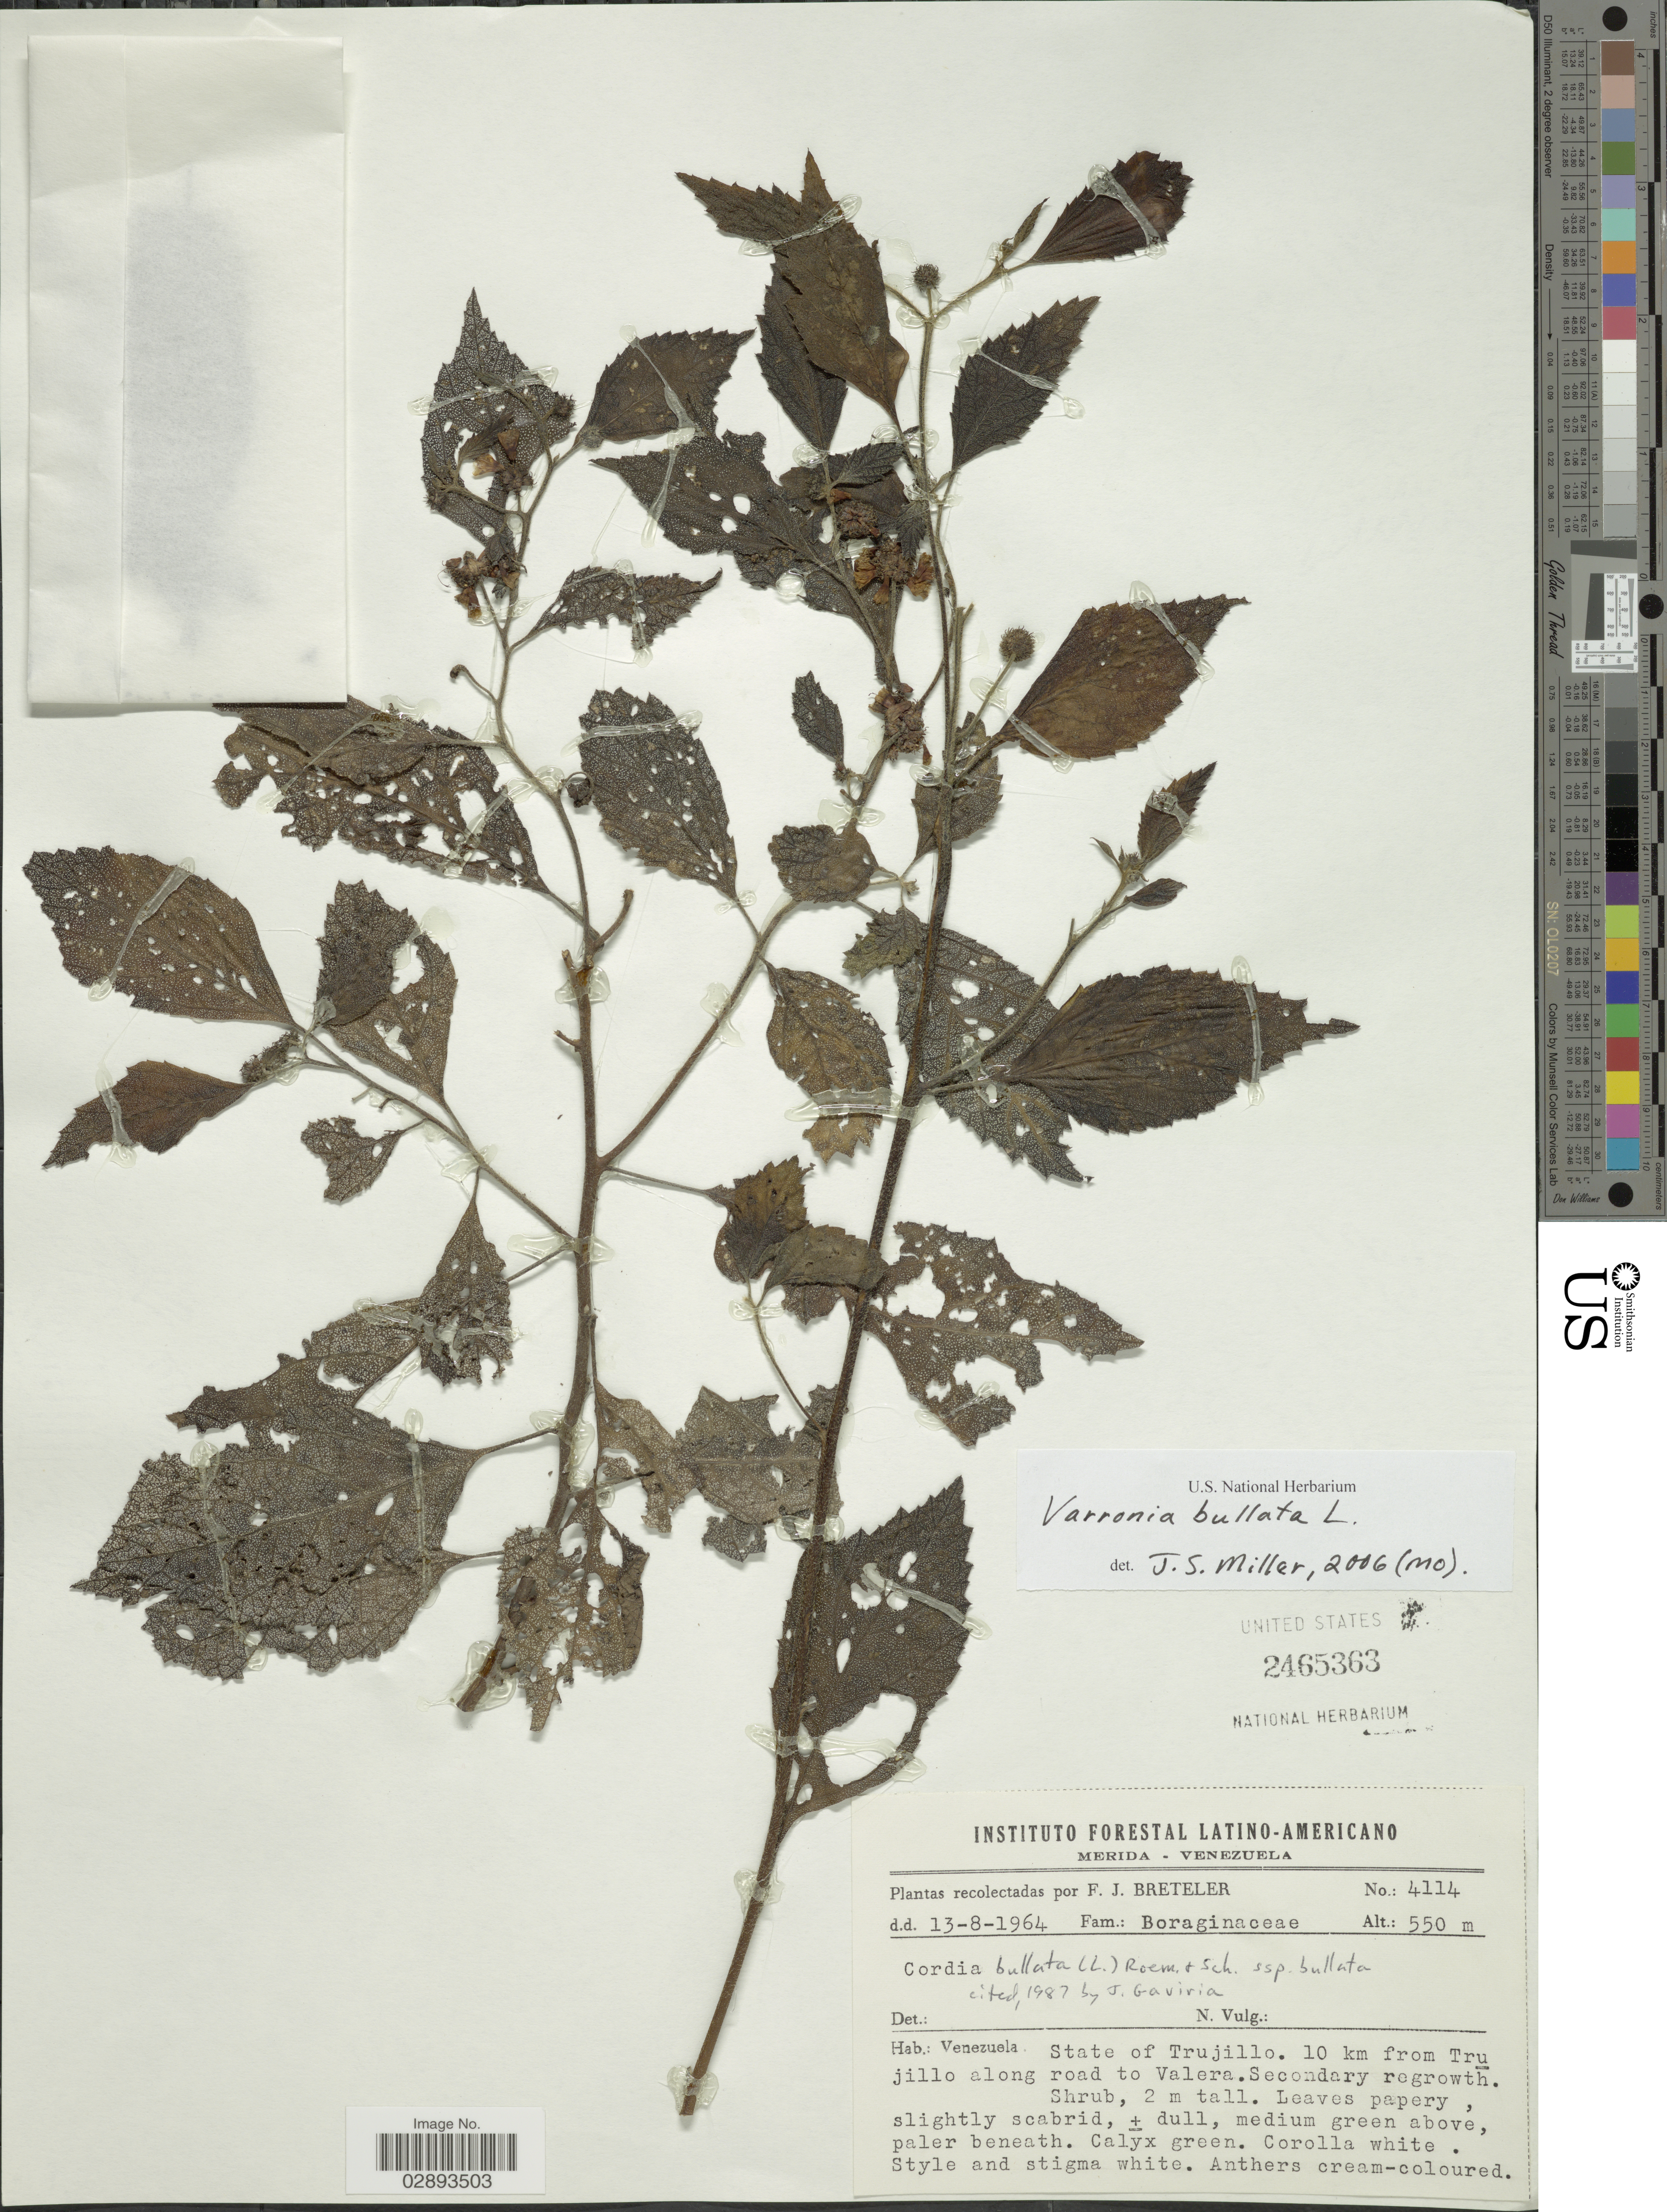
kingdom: Plantae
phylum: Tracheophyta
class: Magnoliopsida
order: Boraginales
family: Cordiaceae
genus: Varronia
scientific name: Varronia bullata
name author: L.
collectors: F. J. Breteler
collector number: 4114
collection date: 1964-08-13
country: Venezuela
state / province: Trujillo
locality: State of Trujillo, 10 km from Trujillo along road to Valera.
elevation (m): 550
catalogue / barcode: US 2465363